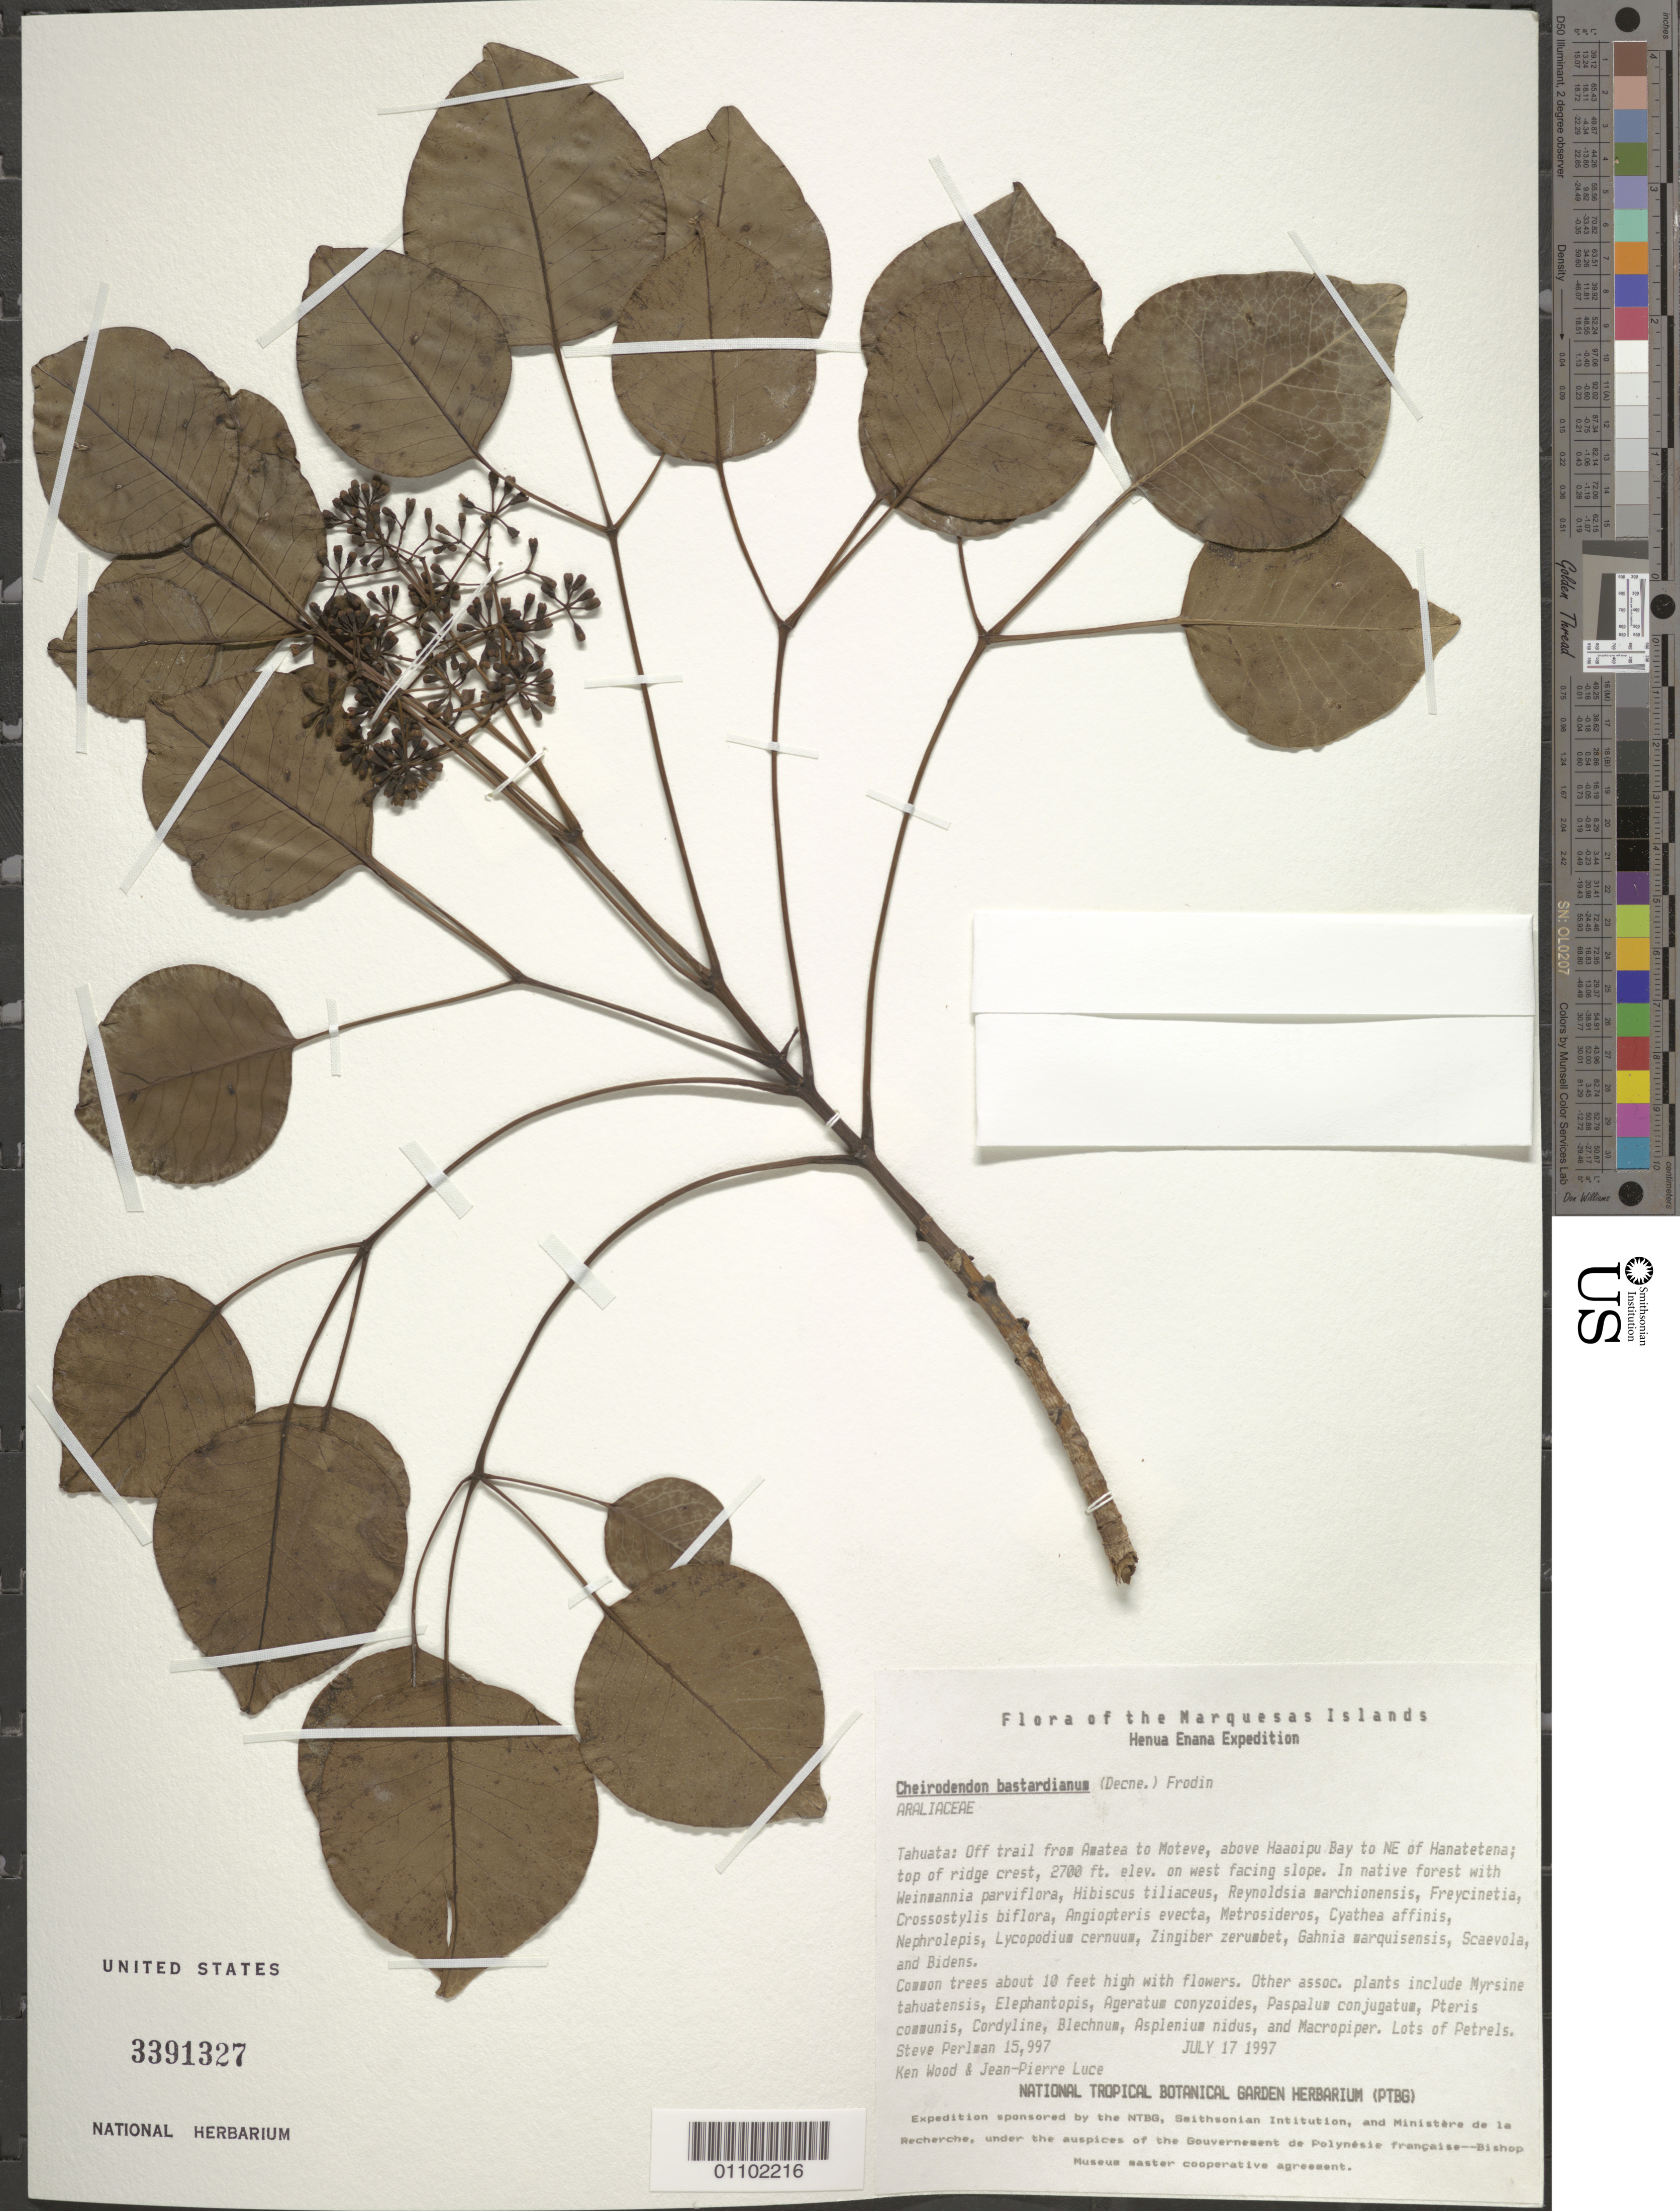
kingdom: Plantae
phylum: Tracheophyta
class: Magnoliopsida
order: Apiales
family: Araliaceae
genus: Cheirodendron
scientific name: Cheirodendron bastardianum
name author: (Decne.) Frodin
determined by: Lorence, David H., (PTBG), National Tropical Botanical Garden (UNITED STATES)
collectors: S. P. Perlman, K. R. Wood & J. Luce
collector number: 15997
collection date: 1997-07-17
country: French Polynesia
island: Tahuata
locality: Off trail from Amatea to Moteve, above Haaoipu Bay, to NE of Hanatetena, top of ridge crest, W facing slope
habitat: Native forest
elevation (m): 823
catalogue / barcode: US 3391327